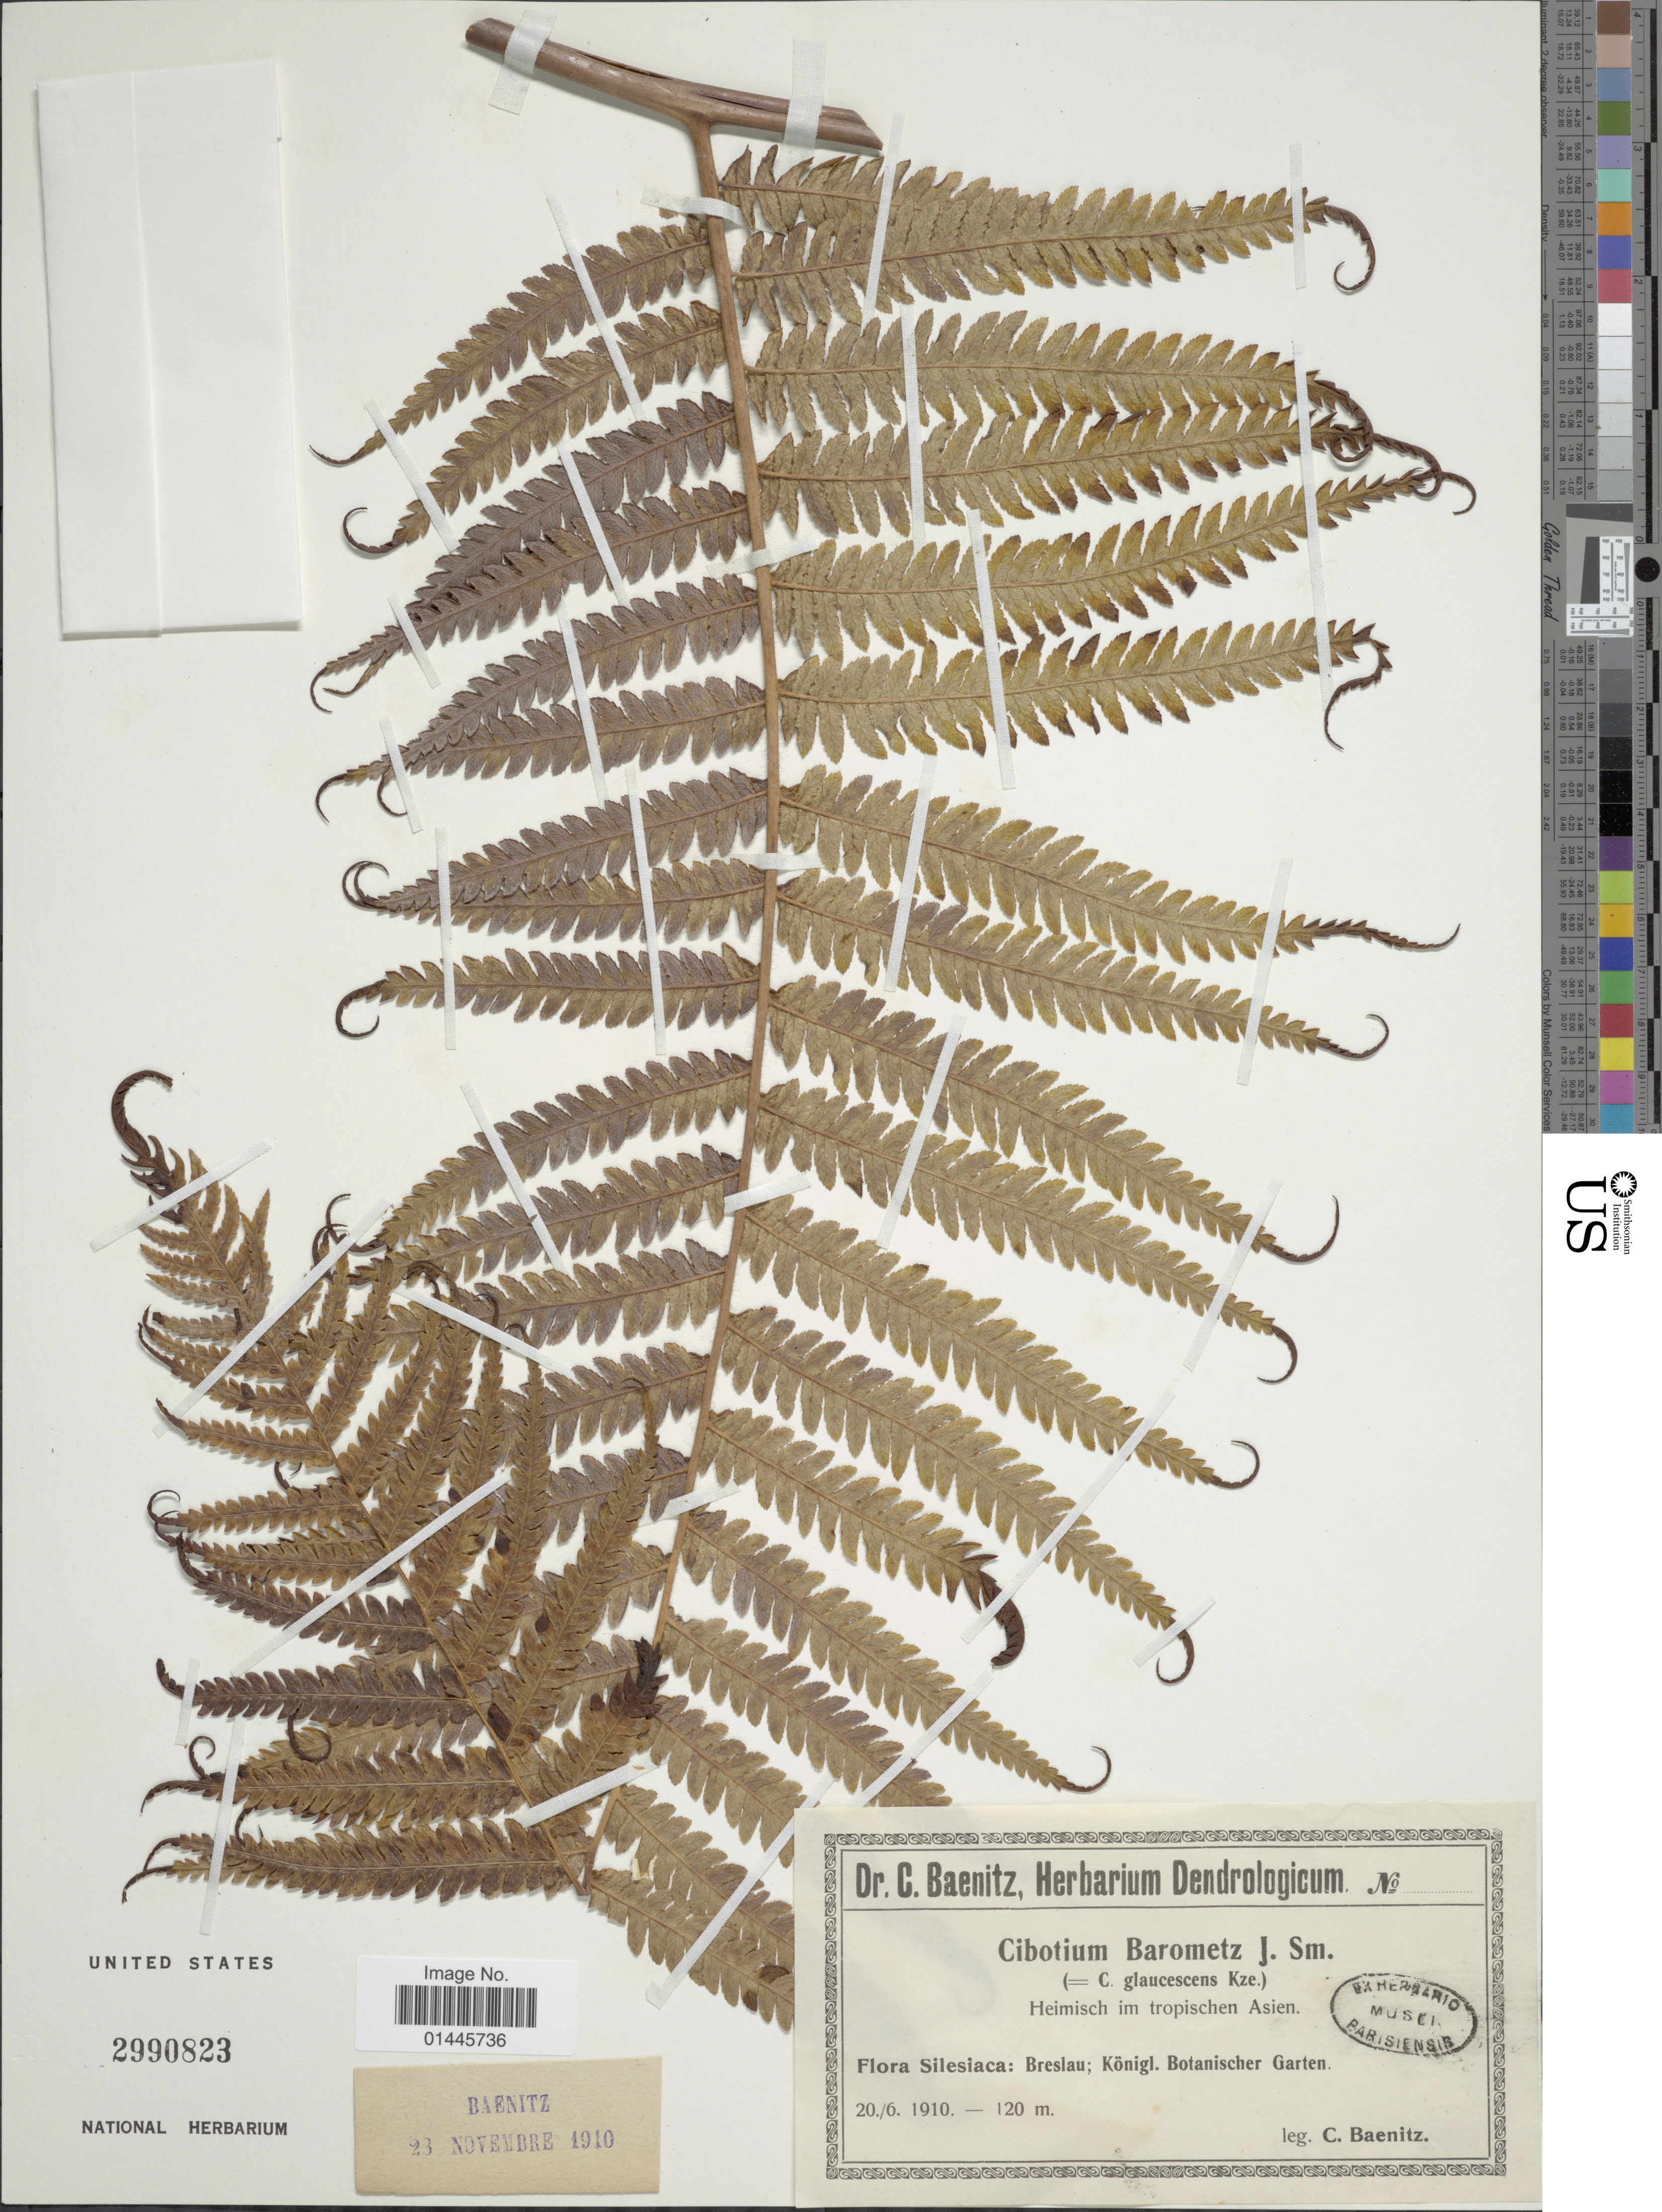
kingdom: Plantae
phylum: Tracheophyta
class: Polypodiopsida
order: Cyatheales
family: Cibotiaceae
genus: Cibotium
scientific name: Cibotium barometz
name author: (L.) J. Sm.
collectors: C. G. Baenitz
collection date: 1910-06-20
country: Czechia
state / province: Moravian-Silesian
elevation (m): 120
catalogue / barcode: US 2990823